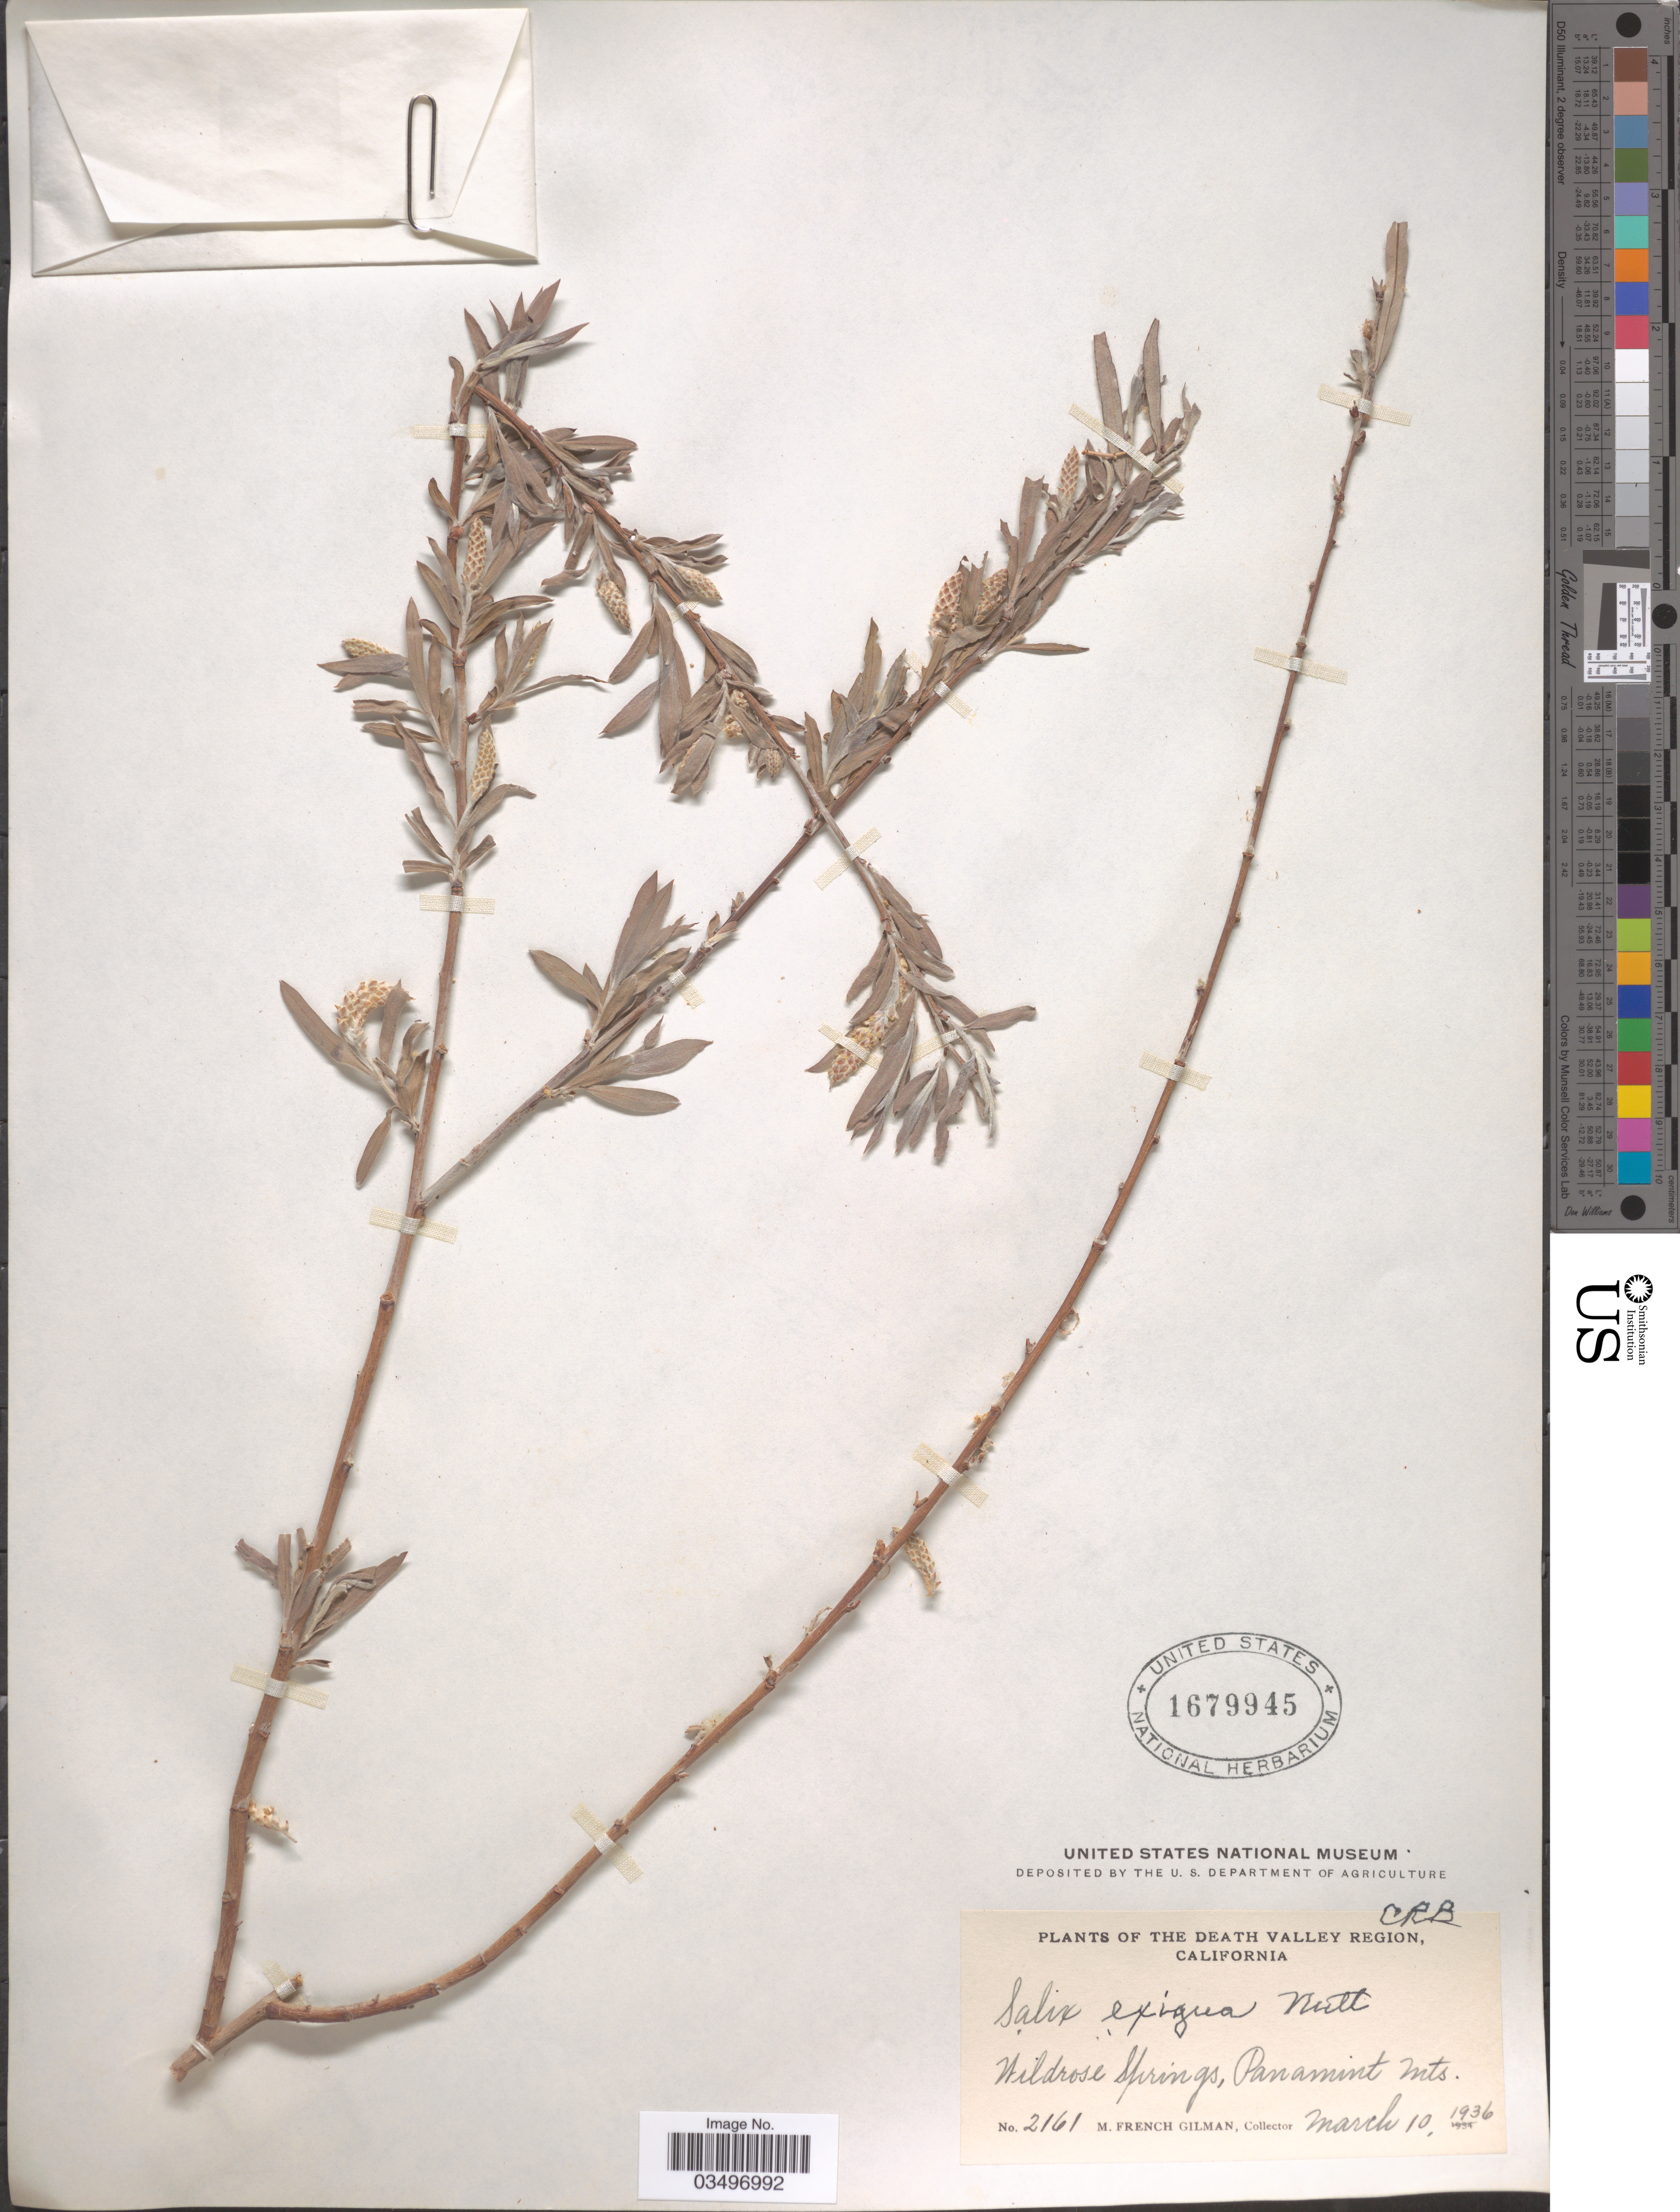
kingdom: Plantae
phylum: Tracheophyta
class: Magnoliopsida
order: Malpighiales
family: Salicaceae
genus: Salix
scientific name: Salix exigua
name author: Nutt.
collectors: M. F. Gilman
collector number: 2161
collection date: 1936-03-10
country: United States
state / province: California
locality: Death Valley Region. Wildrose Springs, Panamint Mts.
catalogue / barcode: US 1679945